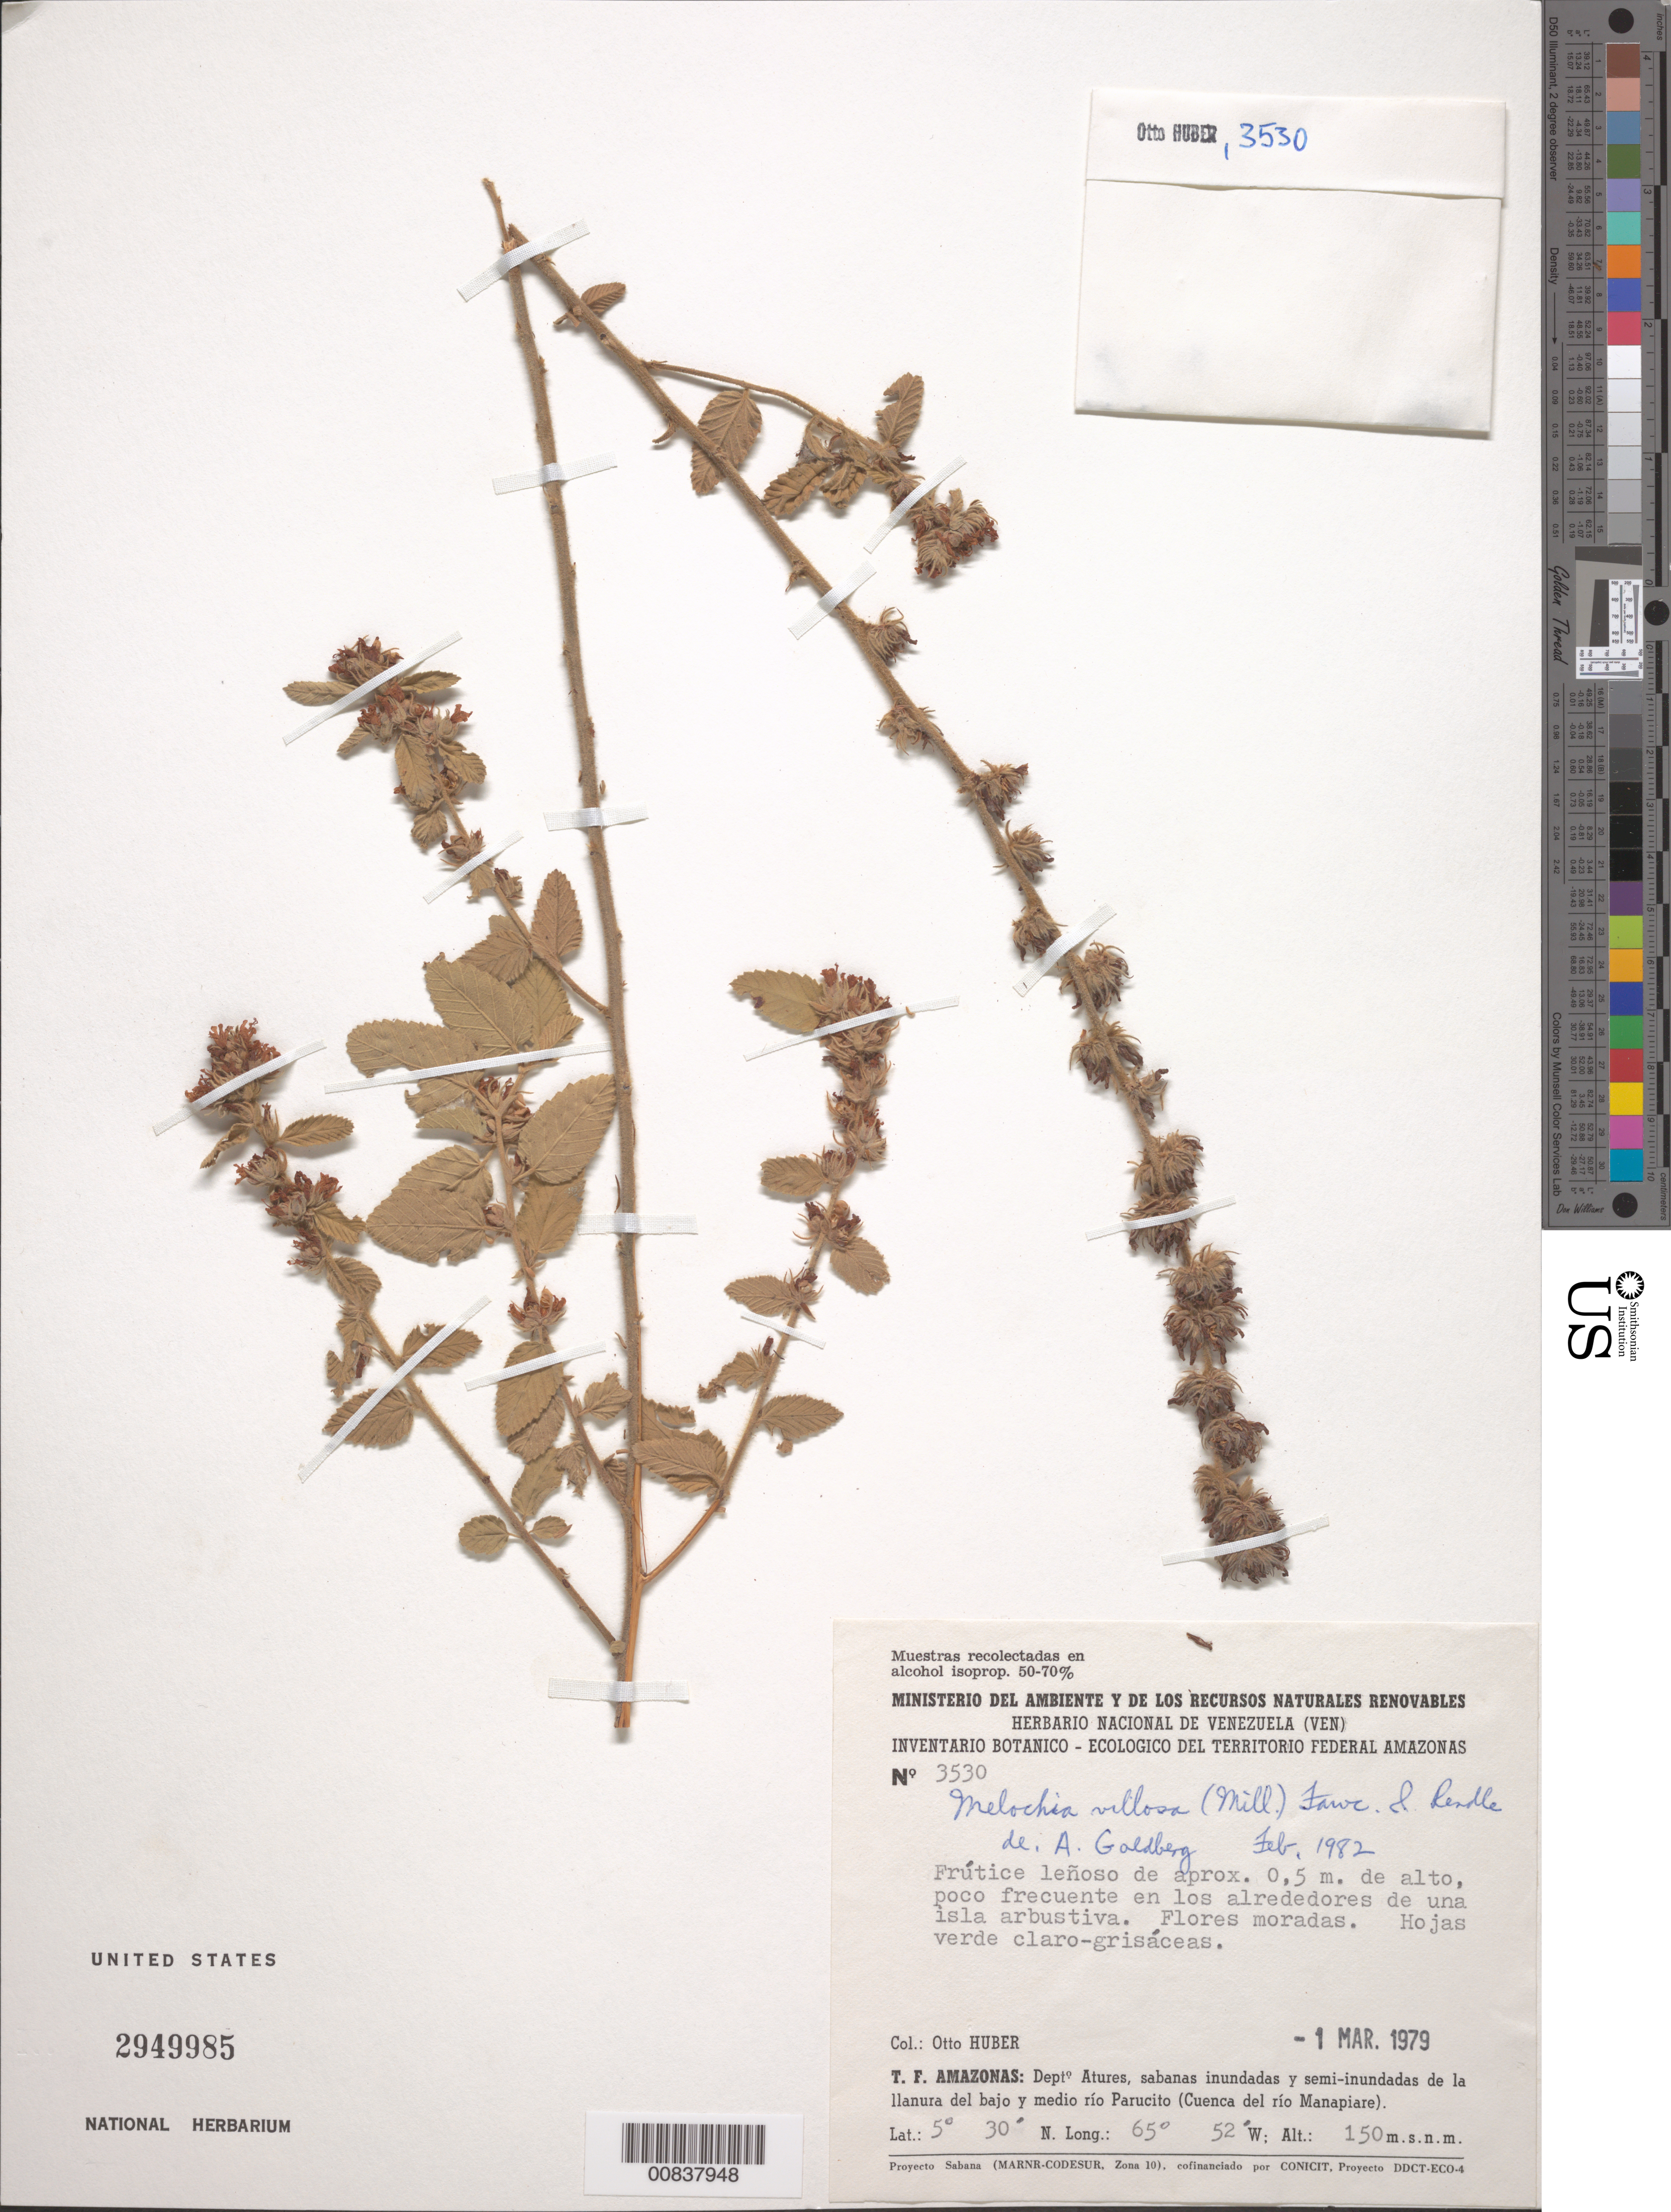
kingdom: Plantae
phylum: Tracheophyta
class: Magnoliopsida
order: Malvales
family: Malvaceae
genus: Melochia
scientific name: Melochia villosa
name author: (Mill.) Fawc. & Rendle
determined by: Goldberg, Aaron, (US), NMNH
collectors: O. Huber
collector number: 3530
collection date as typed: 1-Mar-79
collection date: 1979-03-01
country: Venezuela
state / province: Amazonas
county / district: Atures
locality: Río Parucito (Cuenca del Río Manapiare)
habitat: Sabanas inundadas y semi-inundadas de la llanura del bajo y medio rio; en los alrededores de una isla arbustiva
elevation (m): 150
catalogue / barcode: US 2949985